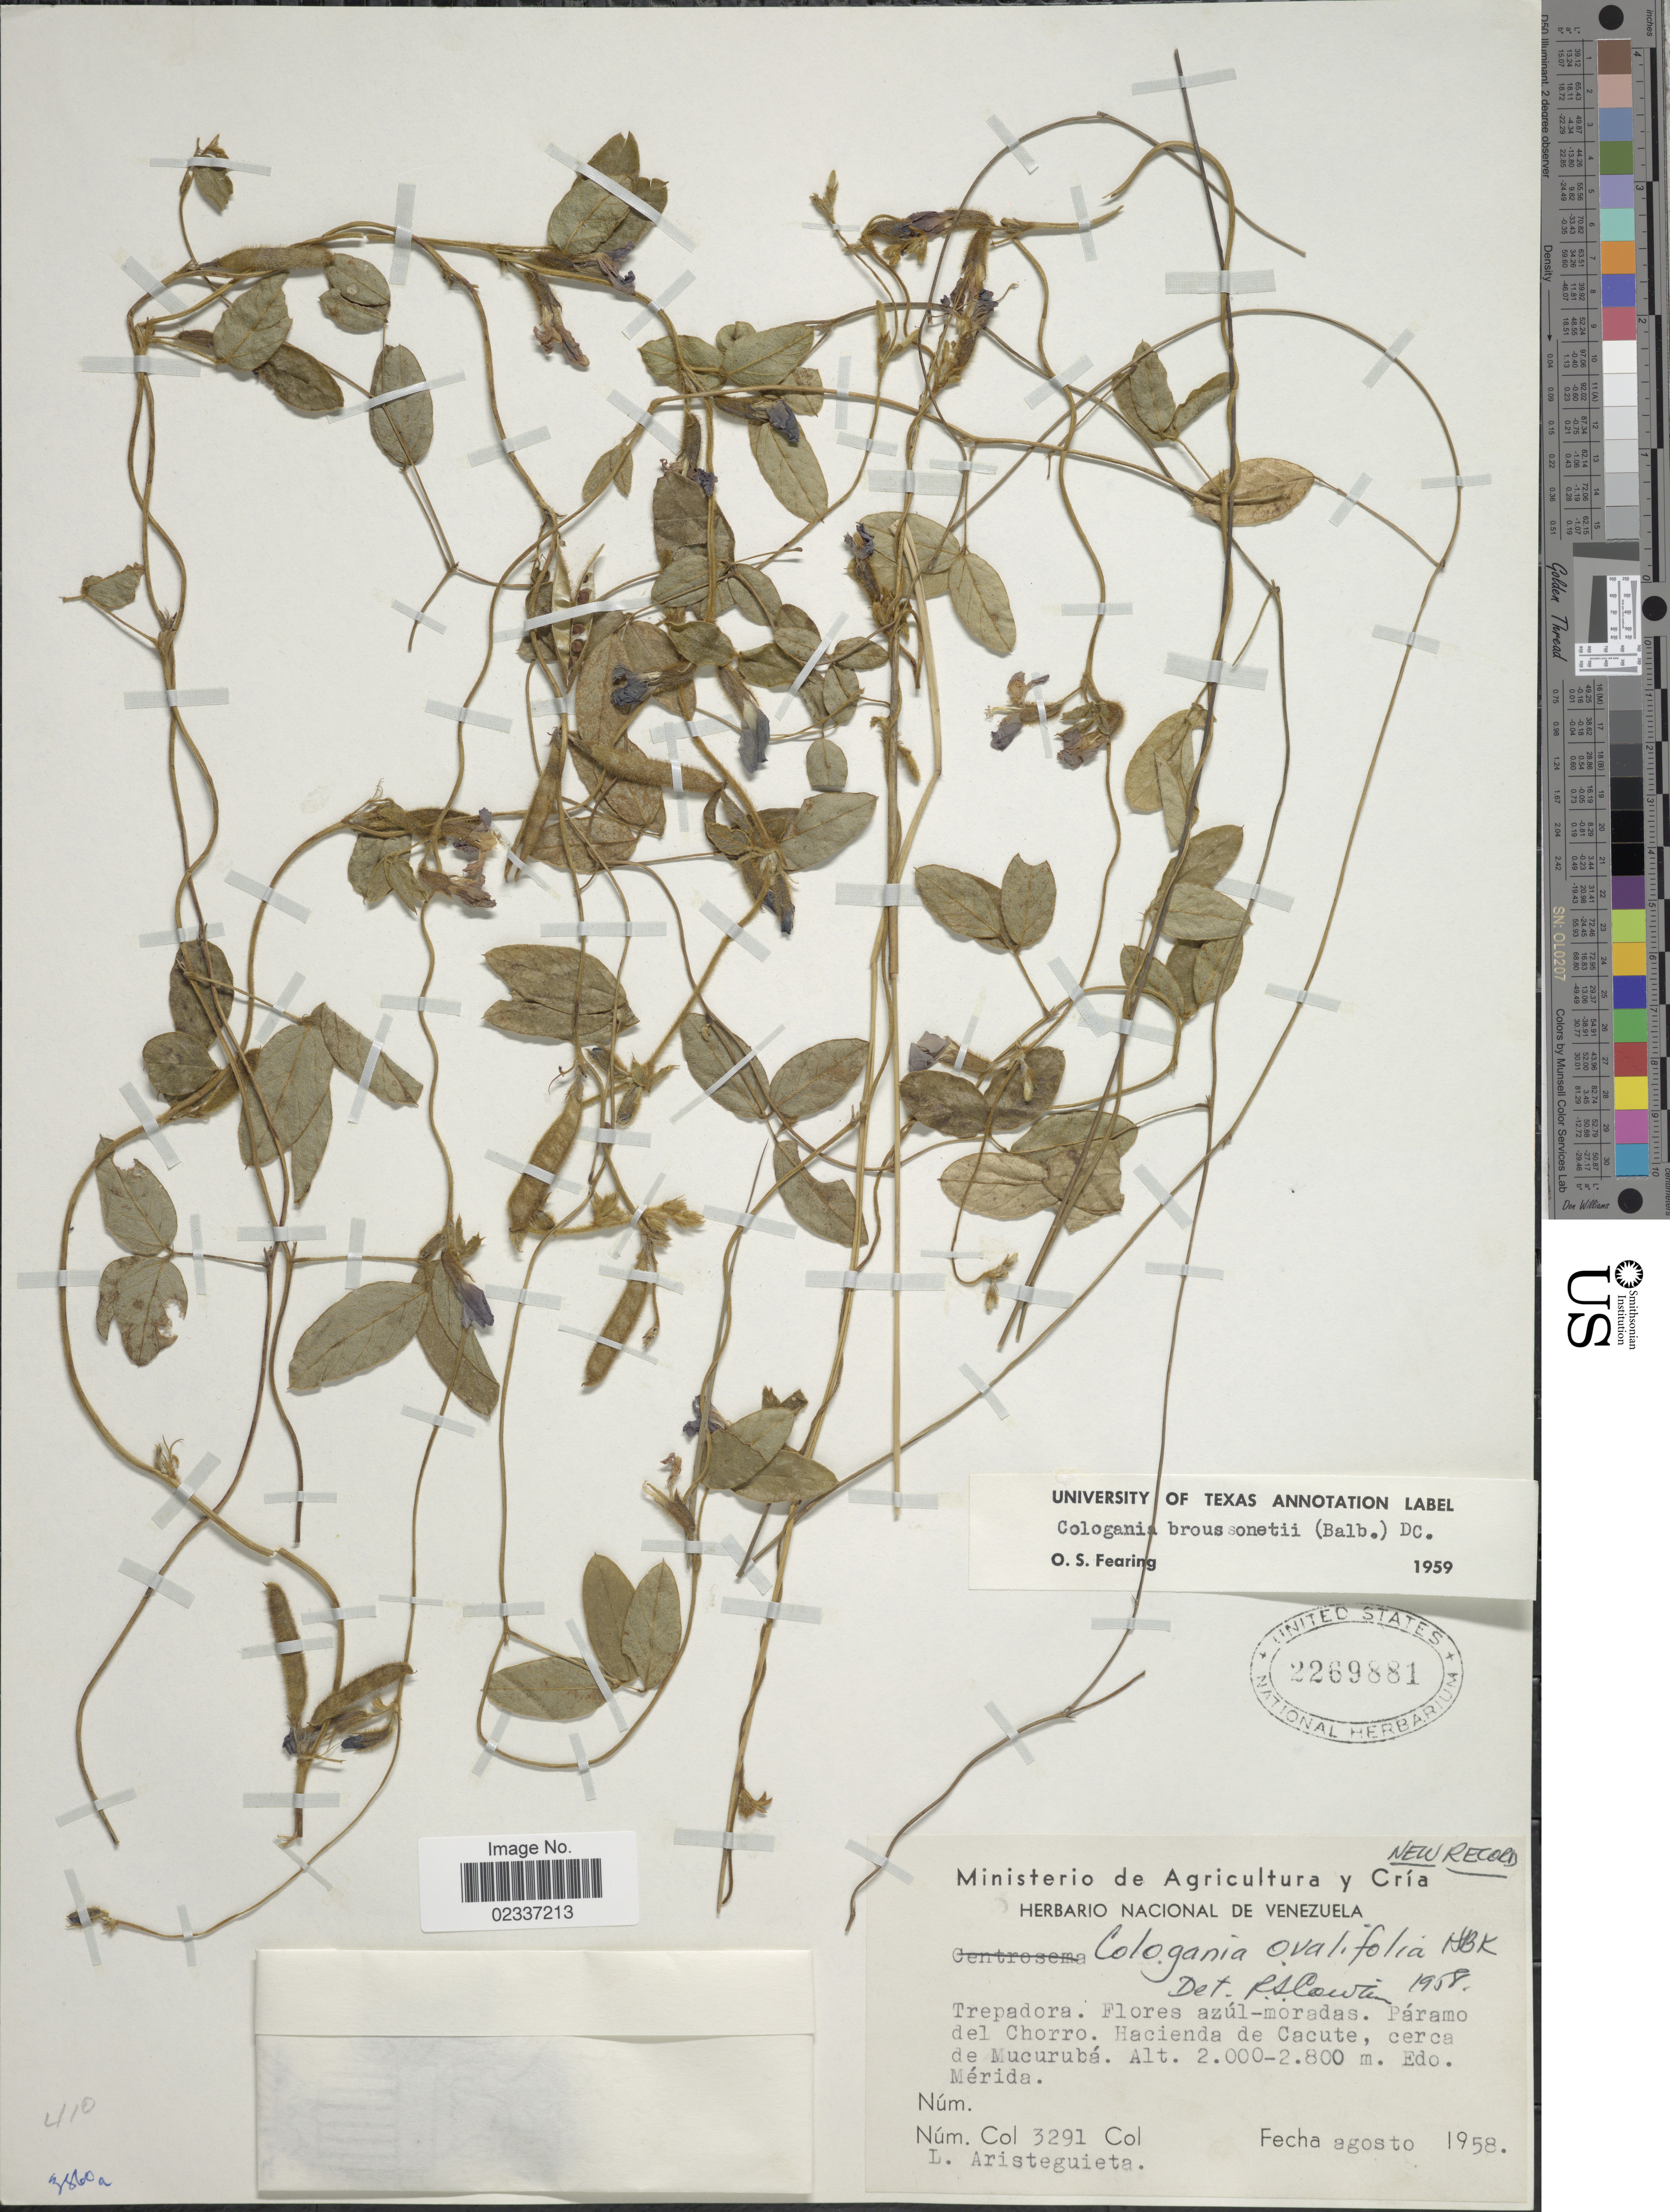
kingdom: Plantae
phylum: Tracheophyta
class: Magnoliopsida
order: Fabales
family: Fabaceae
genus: Cologania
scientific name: Cologania broussonetii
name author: (Balb.) DC.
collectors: L. Aristeguieta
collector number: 3291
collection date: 1958-08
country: Venezuela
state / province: Mérida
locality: Páramo del Chorro. Hacienda de Cacute, cerca de Mucurubá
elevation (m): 2000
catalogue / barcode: US 2269881